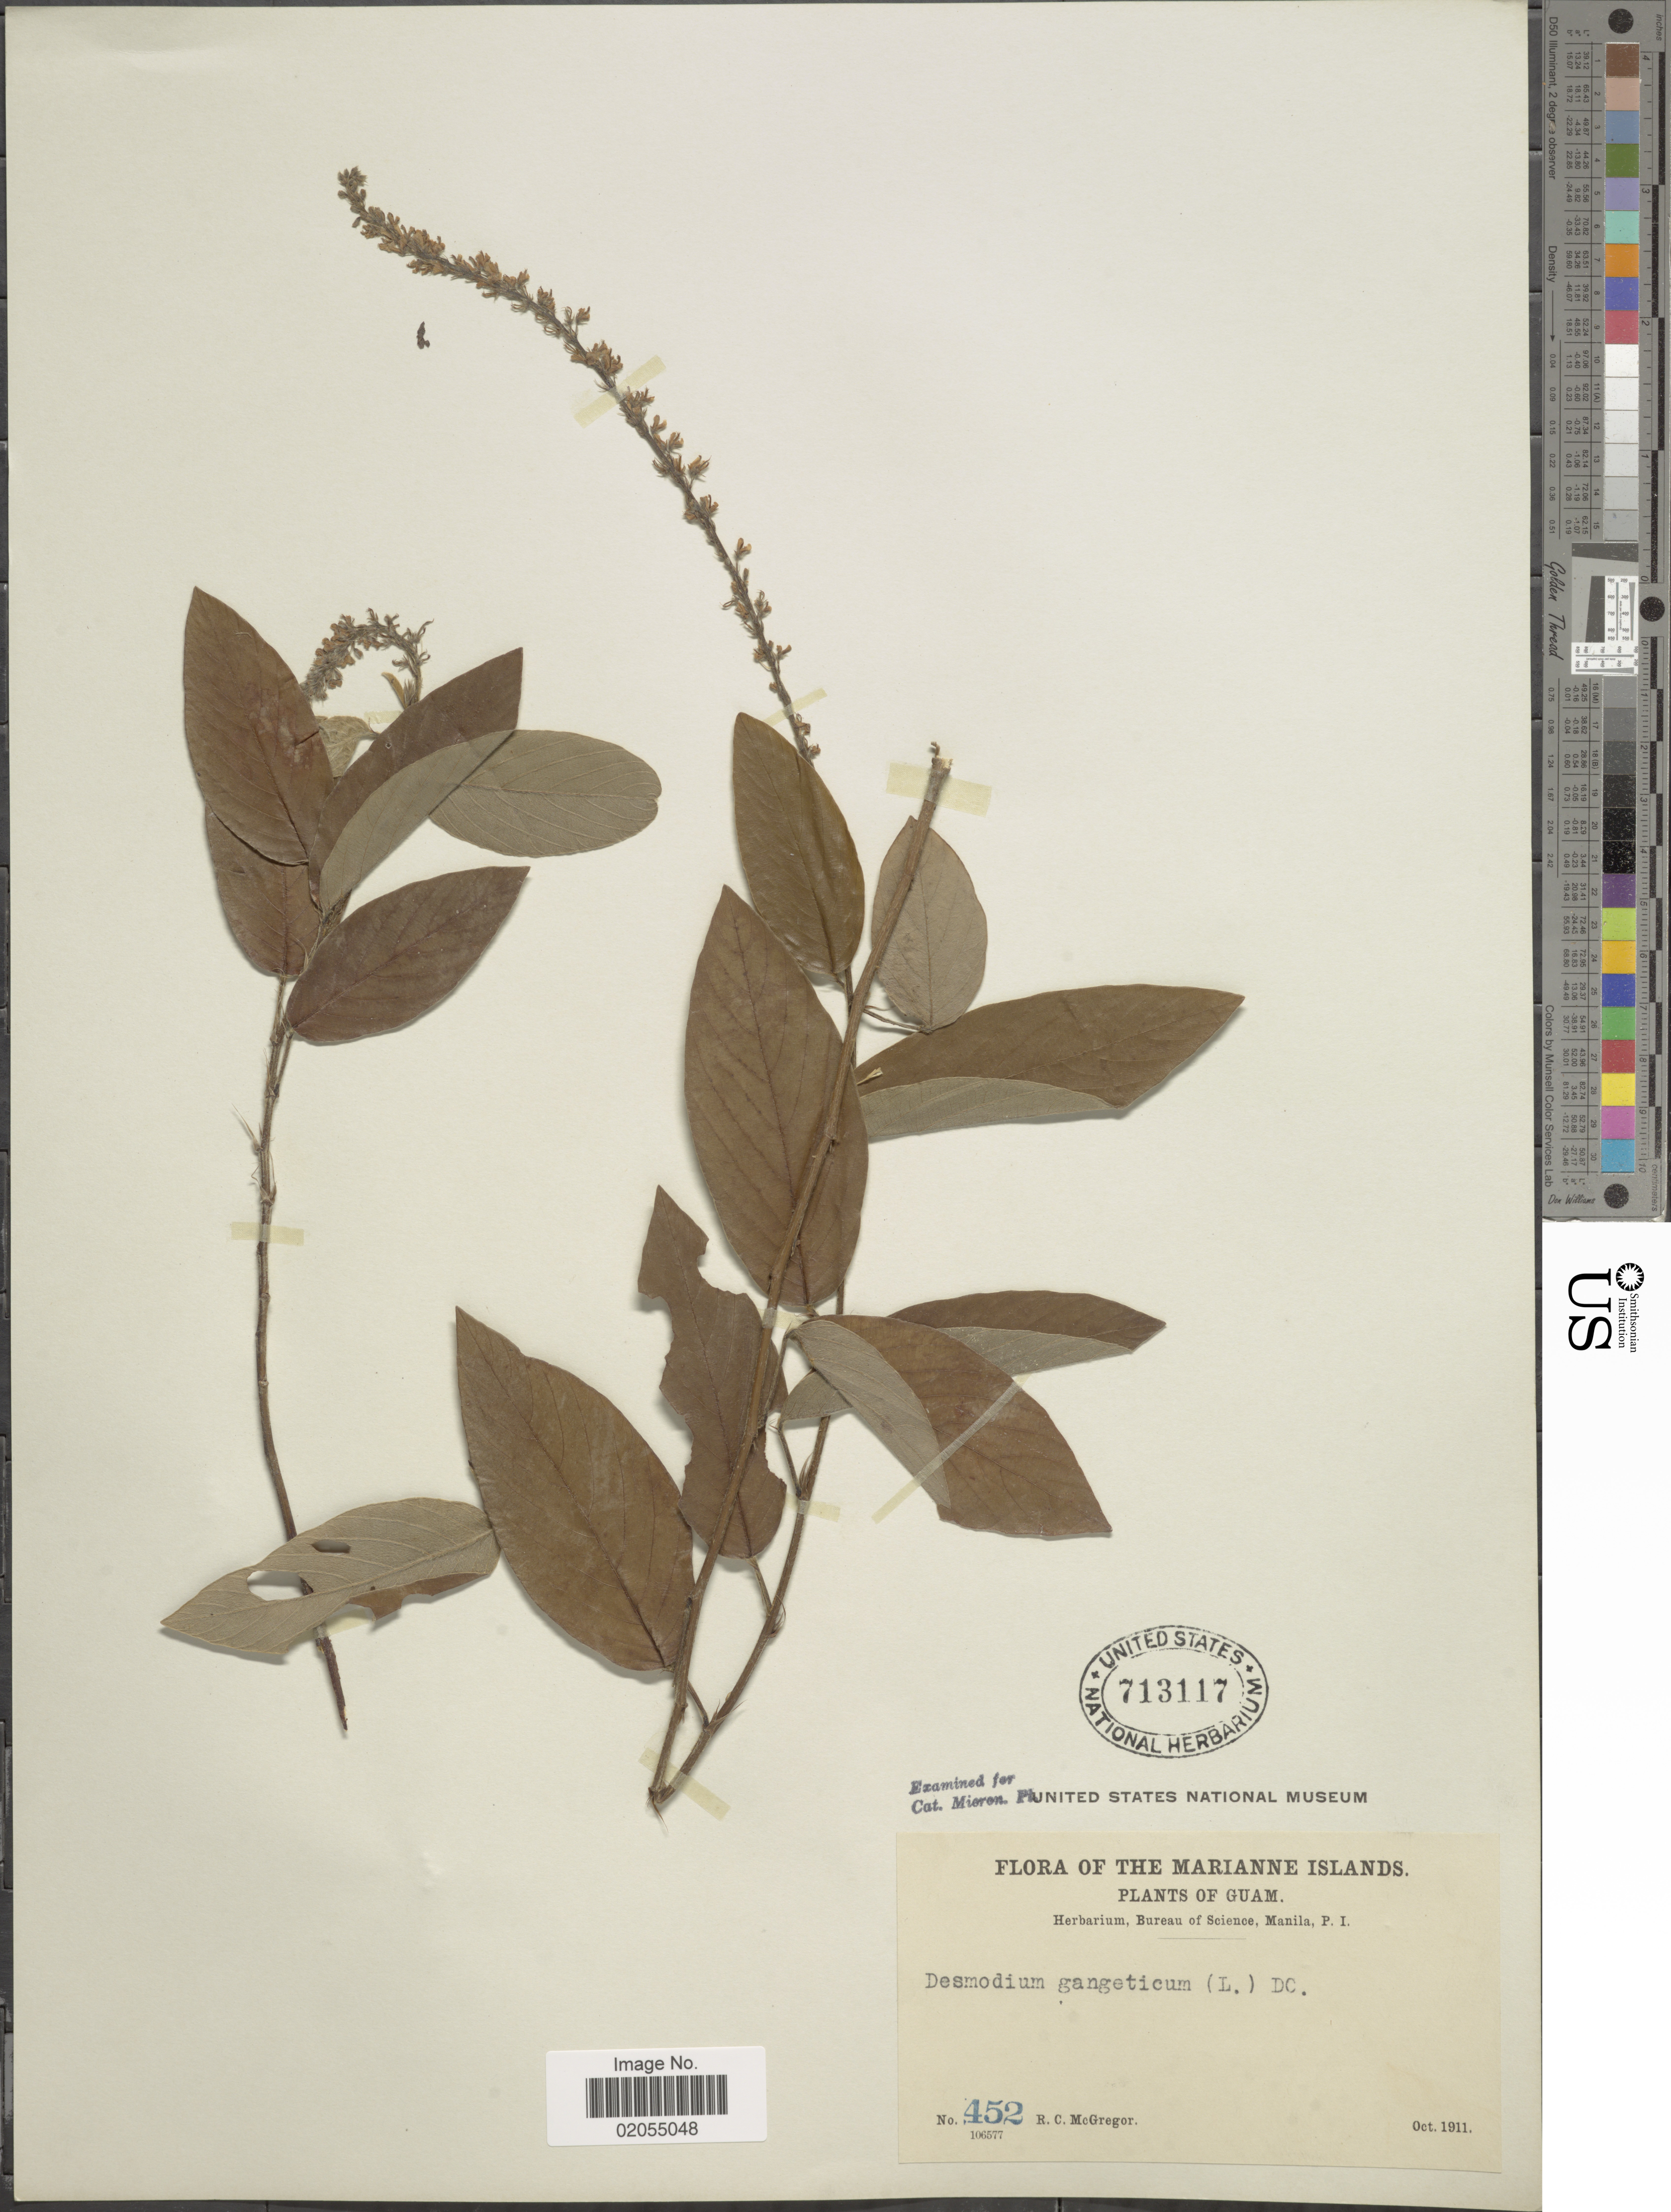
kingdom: Plantae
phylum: Tracheophyta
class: Magnoliopsida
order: Fabales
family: Fabaceae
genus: Pleurolobus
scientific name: Pleurolobus gangeticus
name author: (L.) J. St.-Hil. ex H. Ohashi & K. Ohashi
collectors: R. C. McGregor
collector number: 452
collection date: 1911-10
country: Guam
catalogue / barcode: US 713117